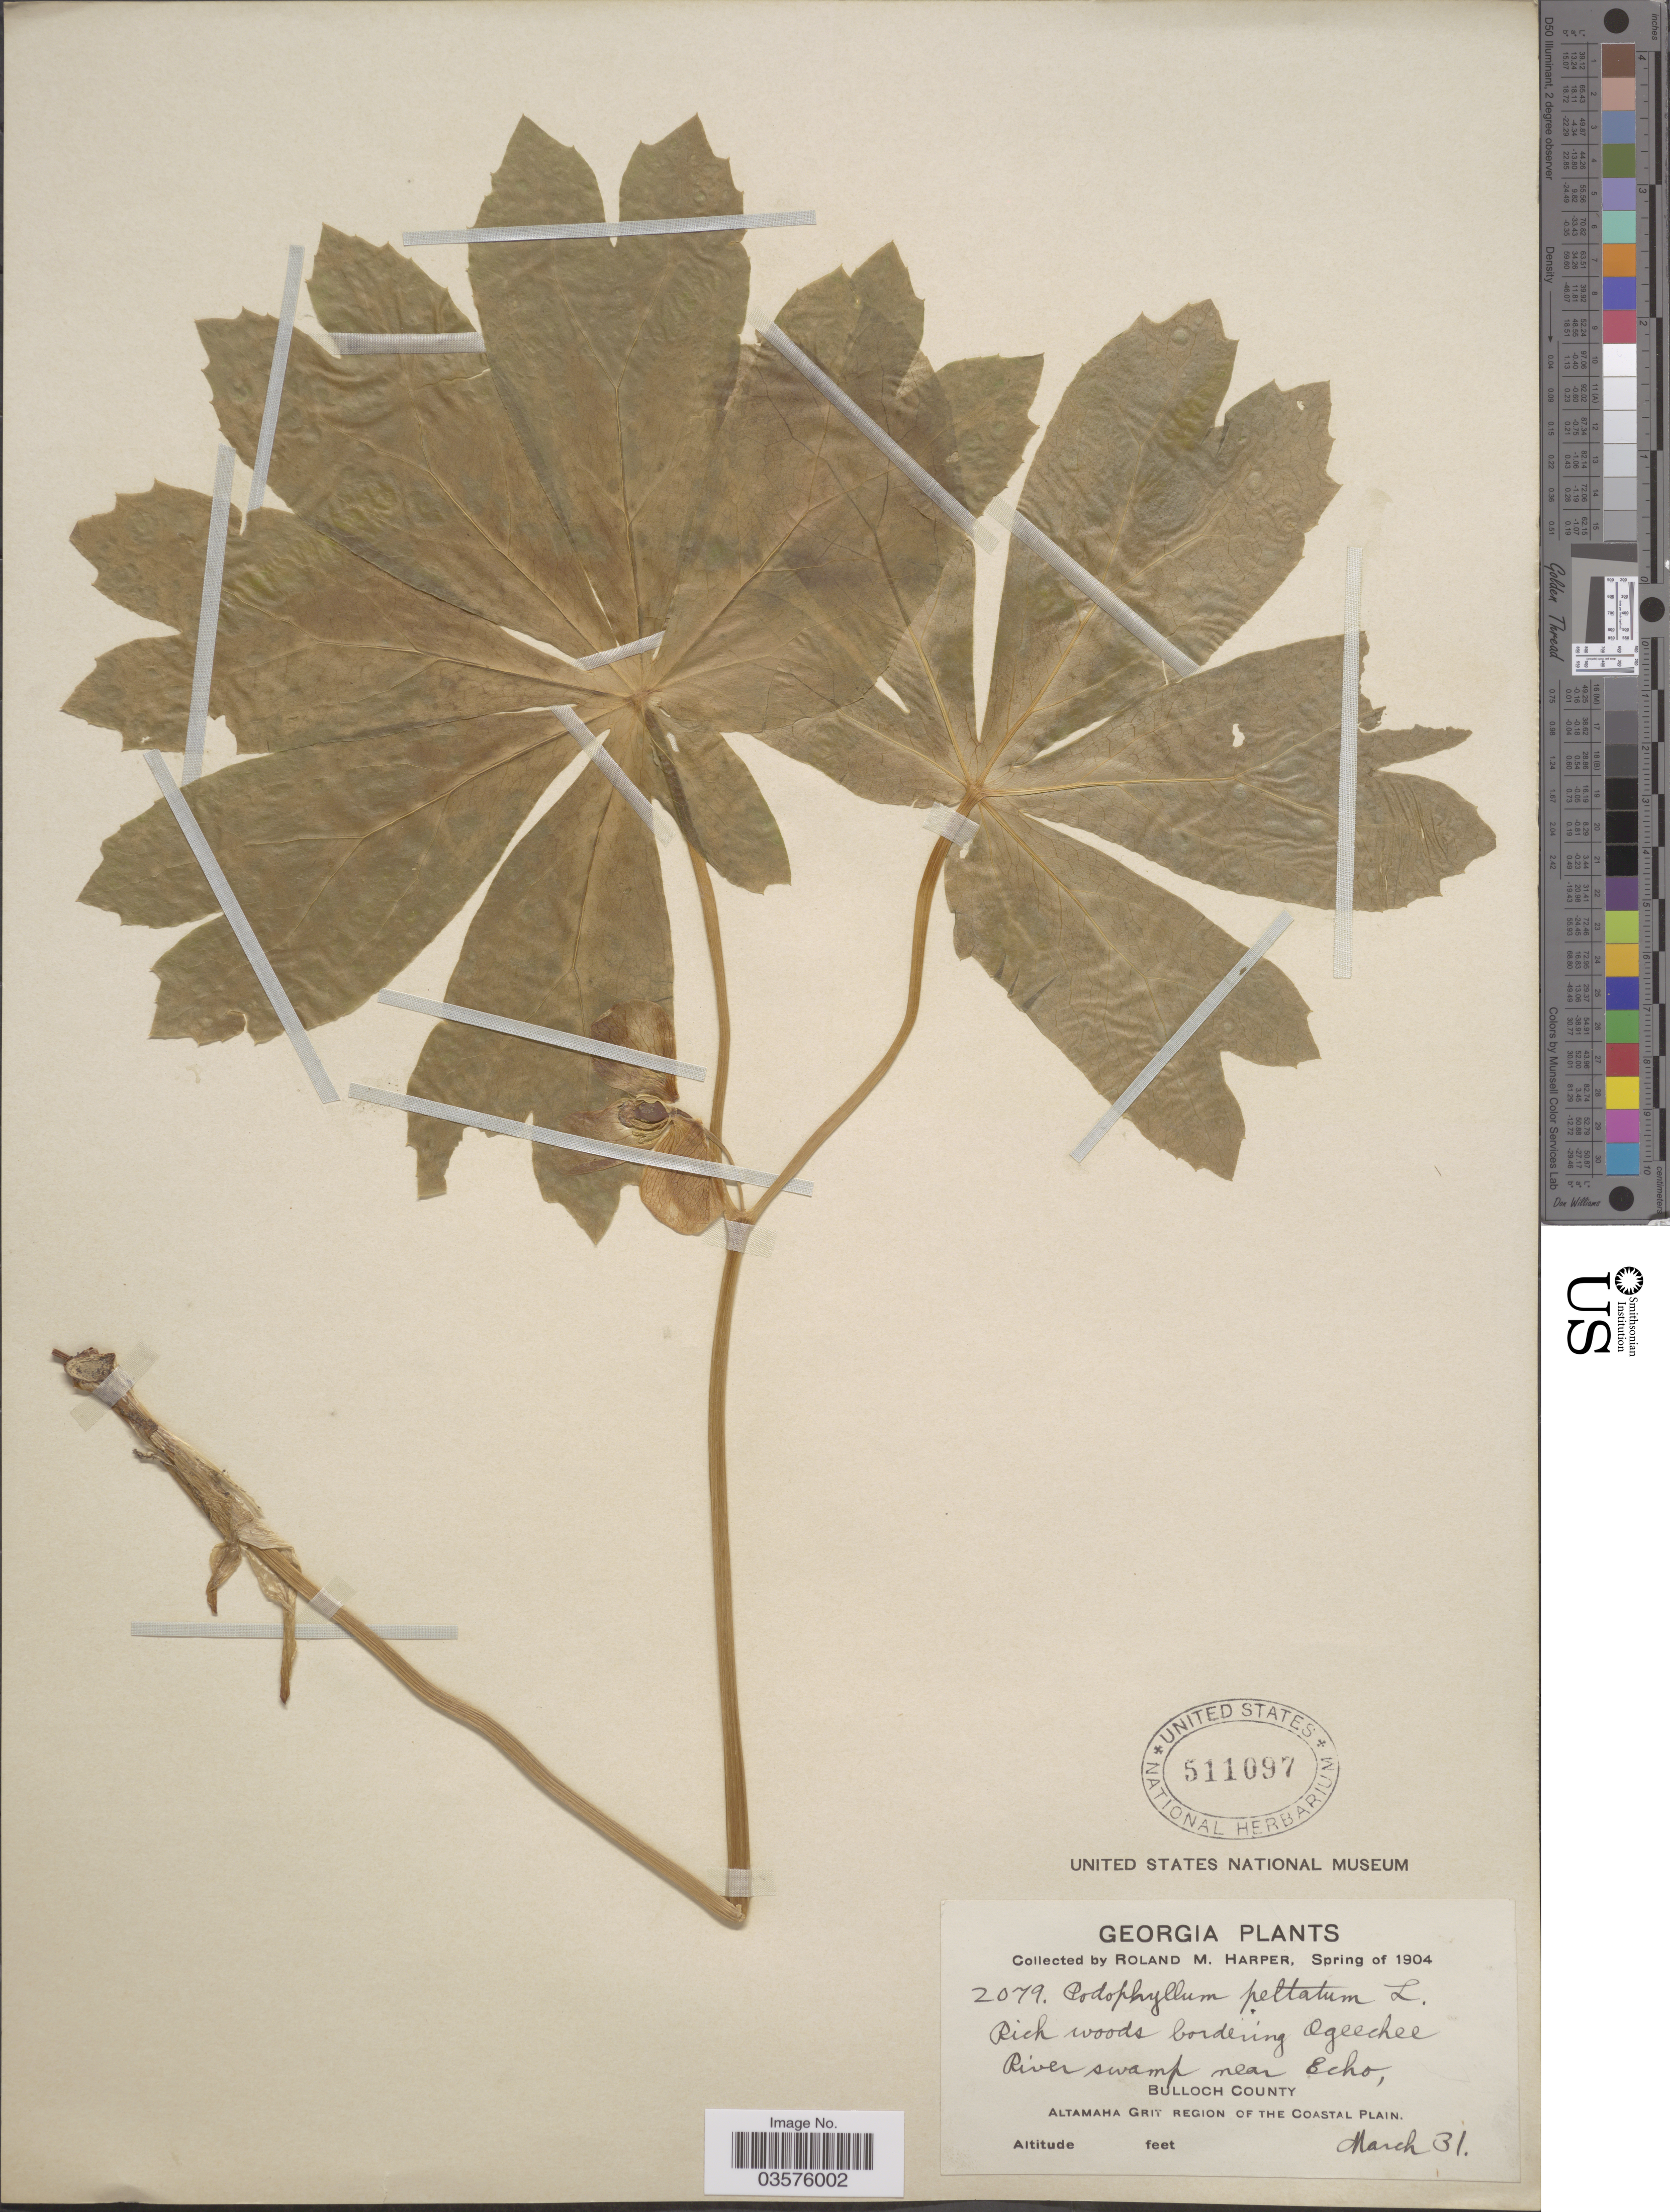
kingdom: Plantae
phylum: Tracheophyta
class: Magnoliopsida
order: Ranunculales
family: Berberidaceae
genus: Podophyllum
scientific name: Podophyllum peltatum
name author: L.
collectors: R. M. Harper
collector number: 2079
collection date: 1904-03-31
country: United States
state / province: Georgia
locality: Rich woods bordering Ogeechee. River swamp near Echo, Bulloch County. Altamaha Grit Region of the Coastal Plain.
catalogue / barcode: US 511097